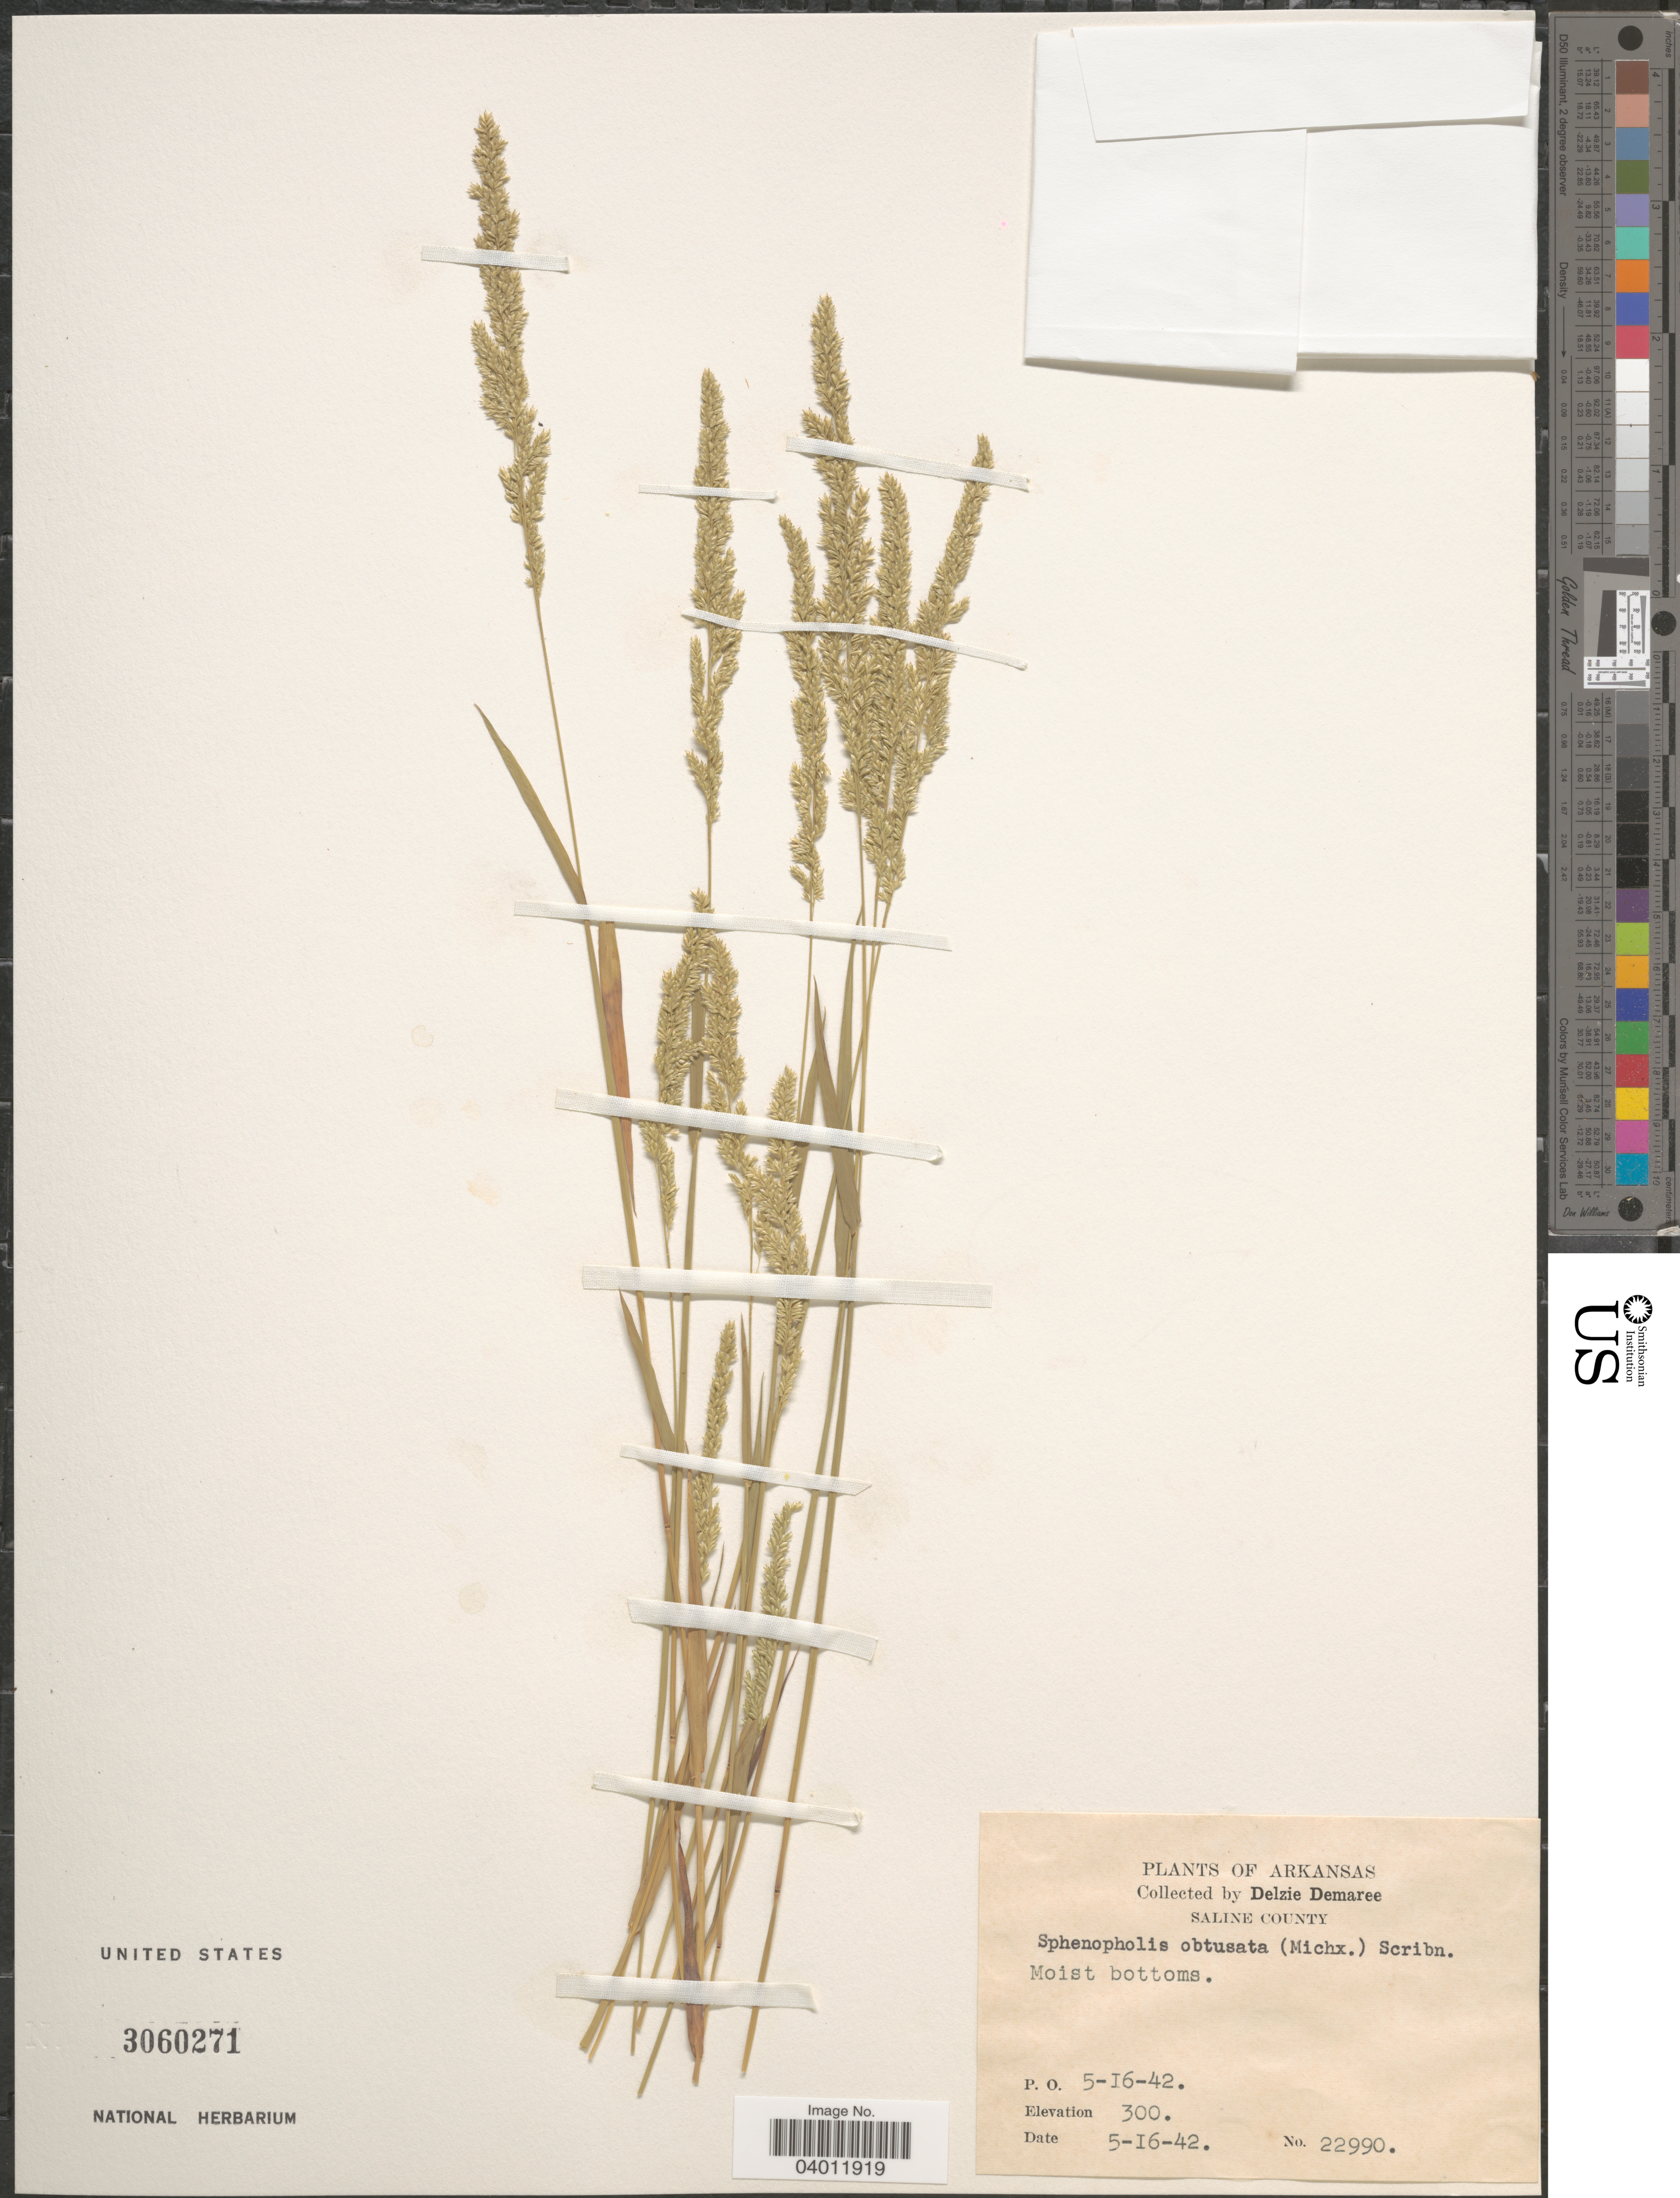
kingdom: Plantae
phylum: Tracheophyta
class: Liliopsida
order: Poales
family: Poaceae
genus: Sphenopholis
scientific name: Sphenopholis obtusata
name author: (Michx.) Scribn.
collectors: D. Demaree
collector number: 22990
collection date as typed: Transcribed d/m/y: 16/5/42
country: United States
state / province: Arkansas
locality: Saline County.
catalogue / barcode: US 3060271